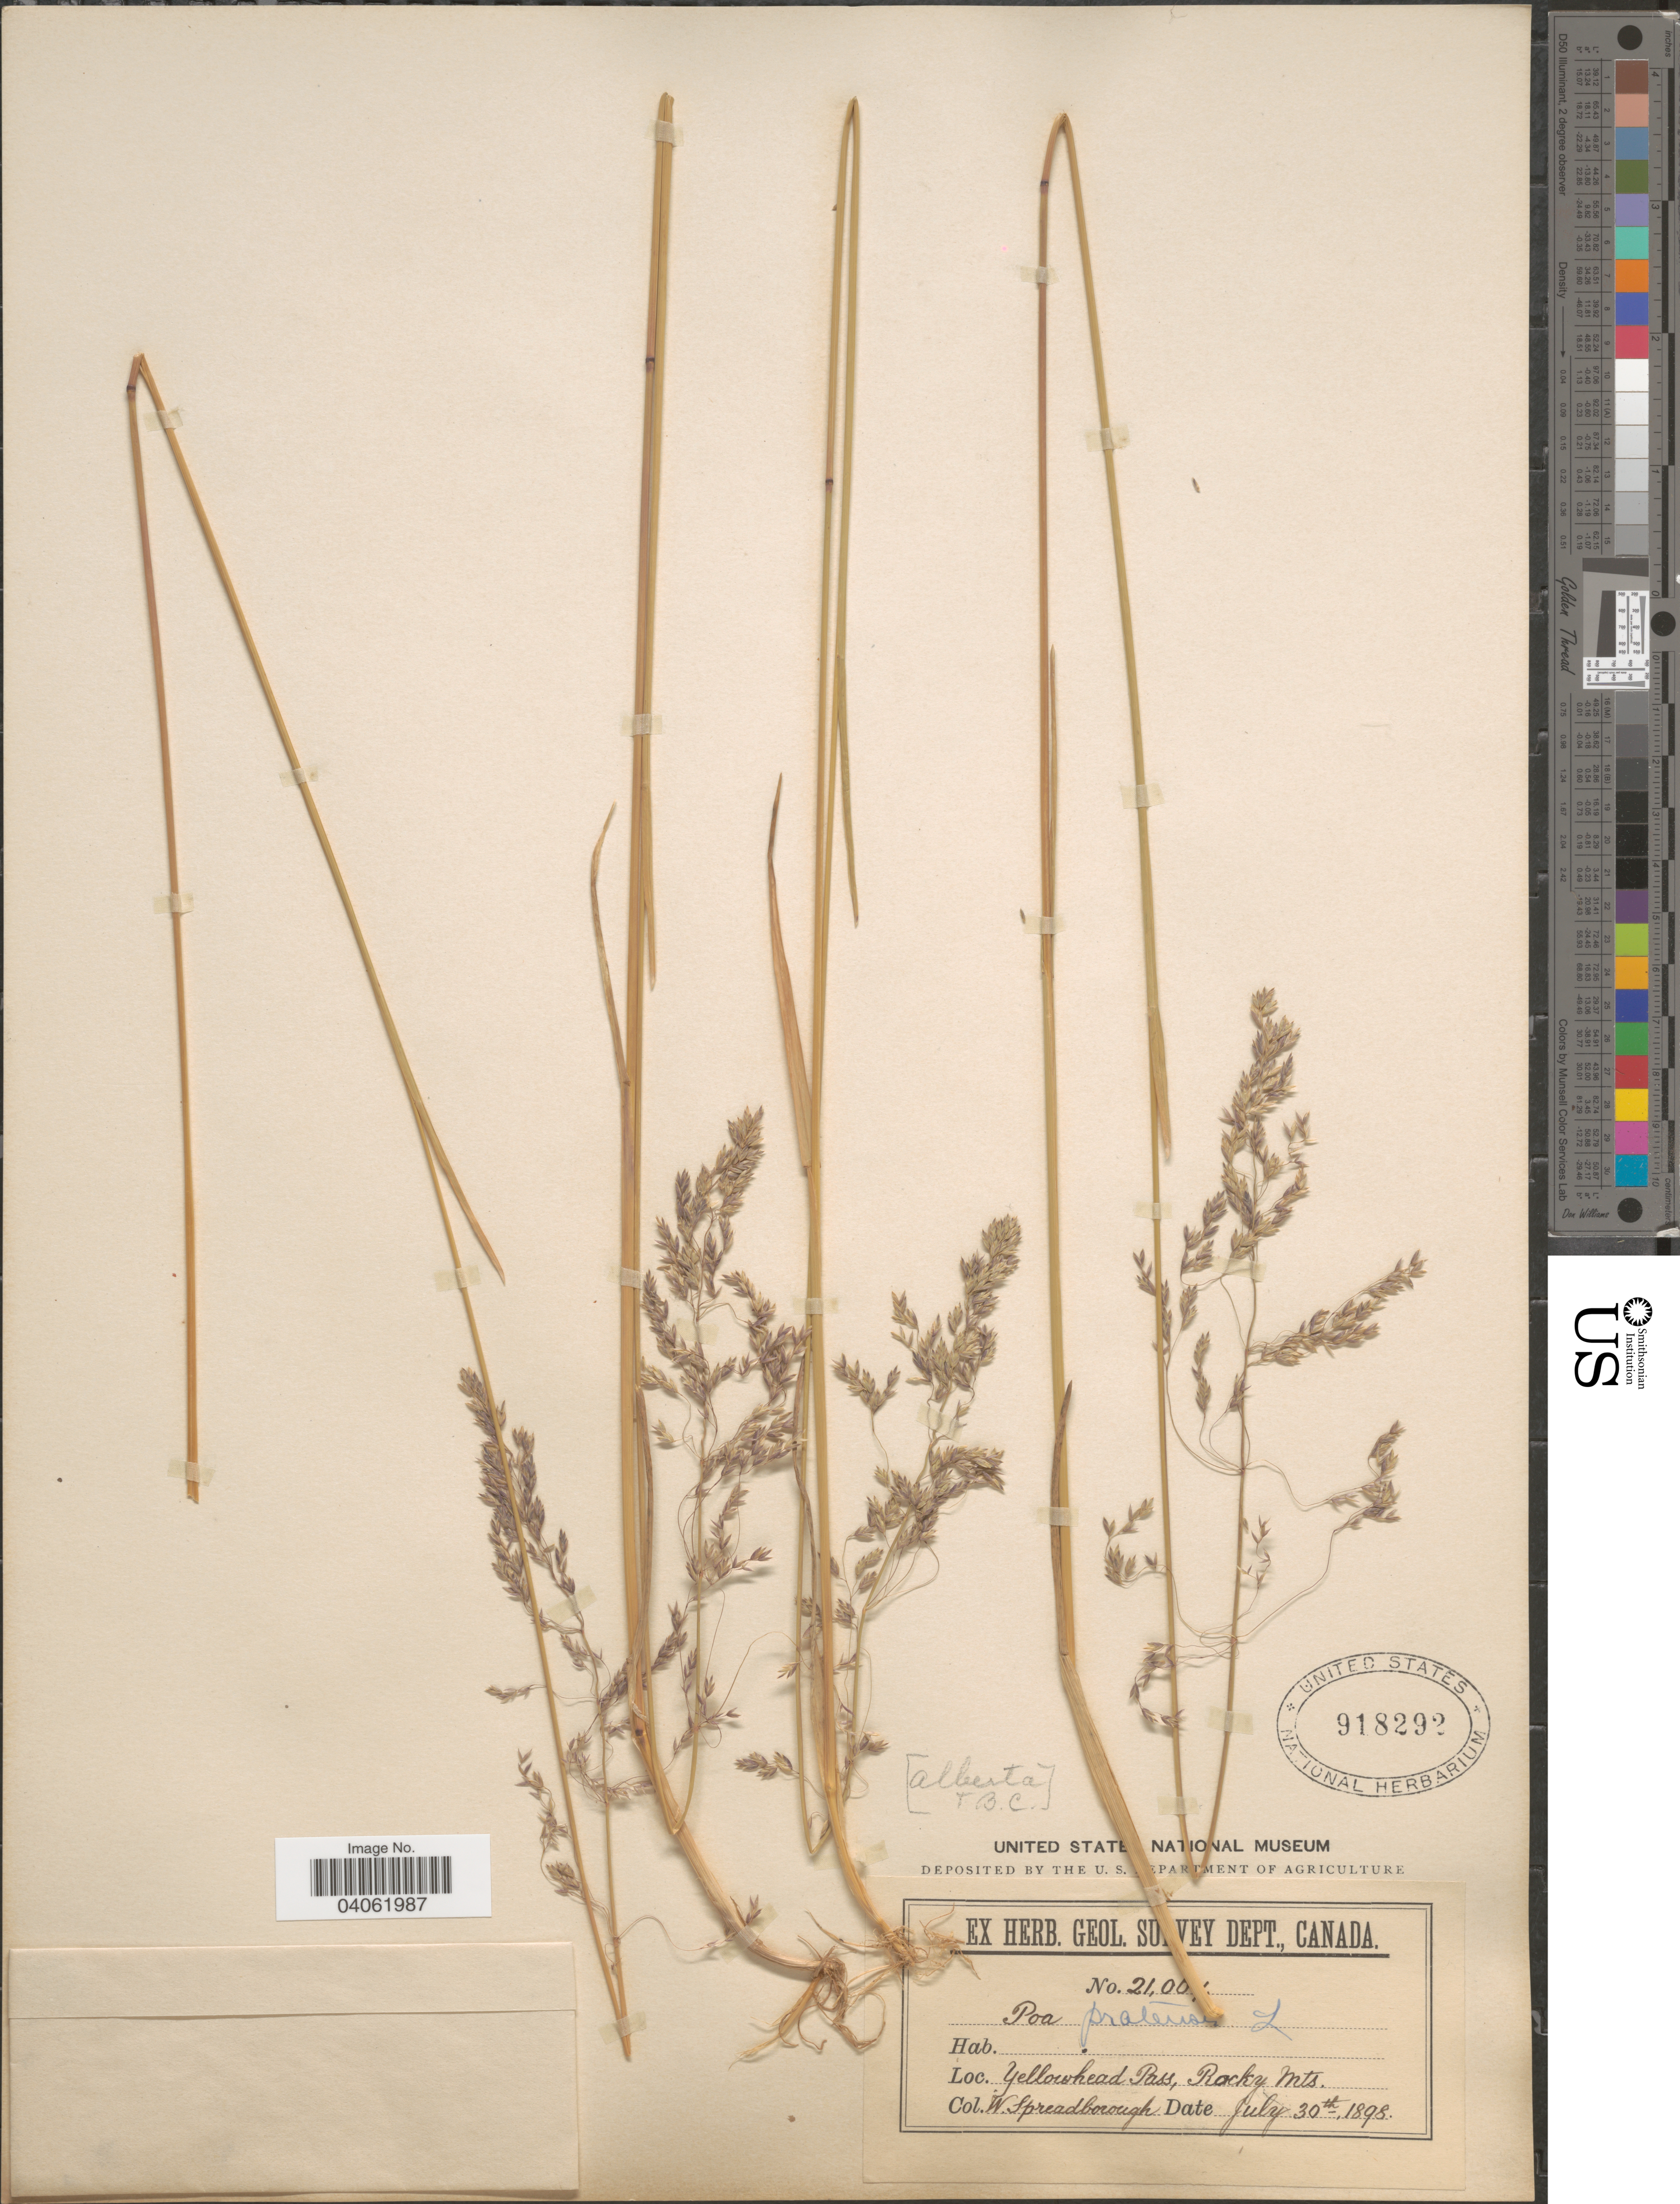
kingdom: Plantae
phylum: Tracheophyta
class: Liliopsida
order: Poales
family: Poaceae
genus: Poa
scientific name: Poa pratensis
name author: L.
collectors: W. Spreadborough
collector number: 2100!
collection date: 1898-07-30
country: Canada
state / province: British Columbia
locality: [Alberta + B.C.]. Yellowhead Pass, Rocky Mts.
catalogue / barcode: US 918292